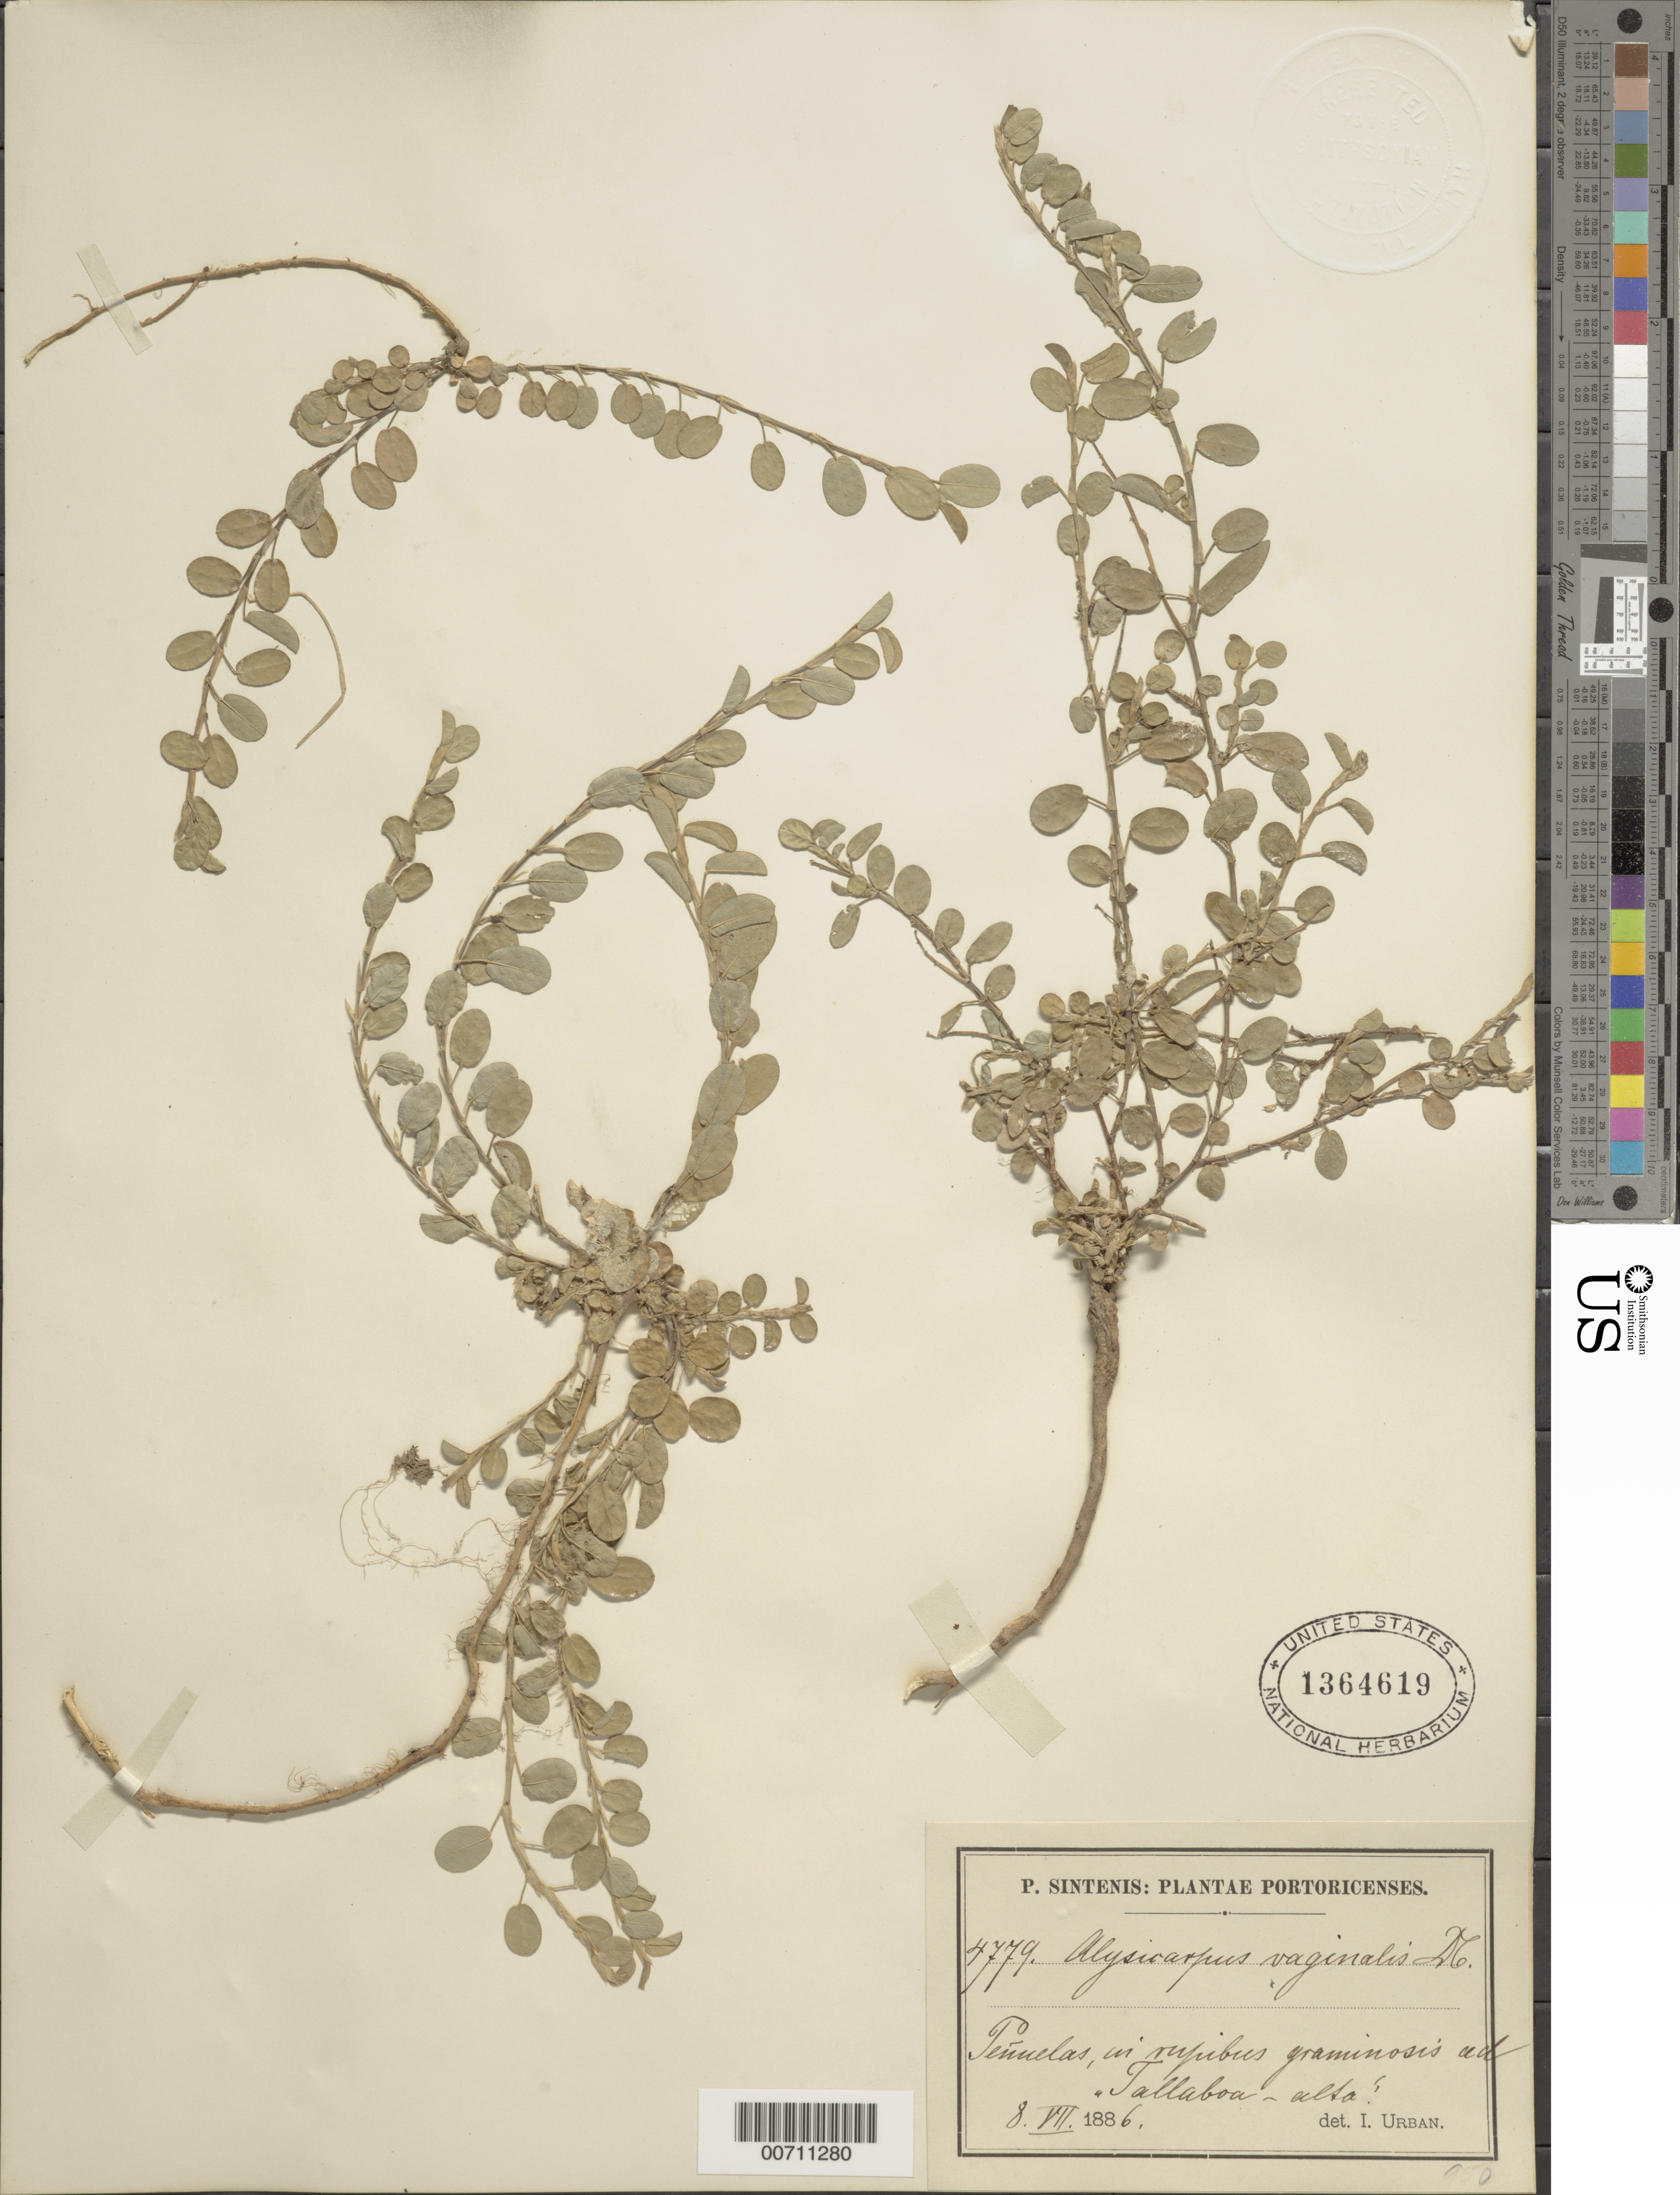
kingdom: Plantae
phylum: Tracheophyta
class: Magnoliopsida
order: Fabales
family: Fabaceae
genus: Alysicarpus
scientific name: Alysicarpus vaginalis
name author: (L.) DC.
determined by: Urban, Ignatz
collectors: P. Sintenis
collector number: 4779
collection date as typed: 08 Jul 1886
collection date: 1886-07-08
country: Puerto Rico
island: Greater Antilles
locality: Penuelas, in rupibus graminosis ad "Tallaboa-alta"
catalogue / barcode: US 1364619